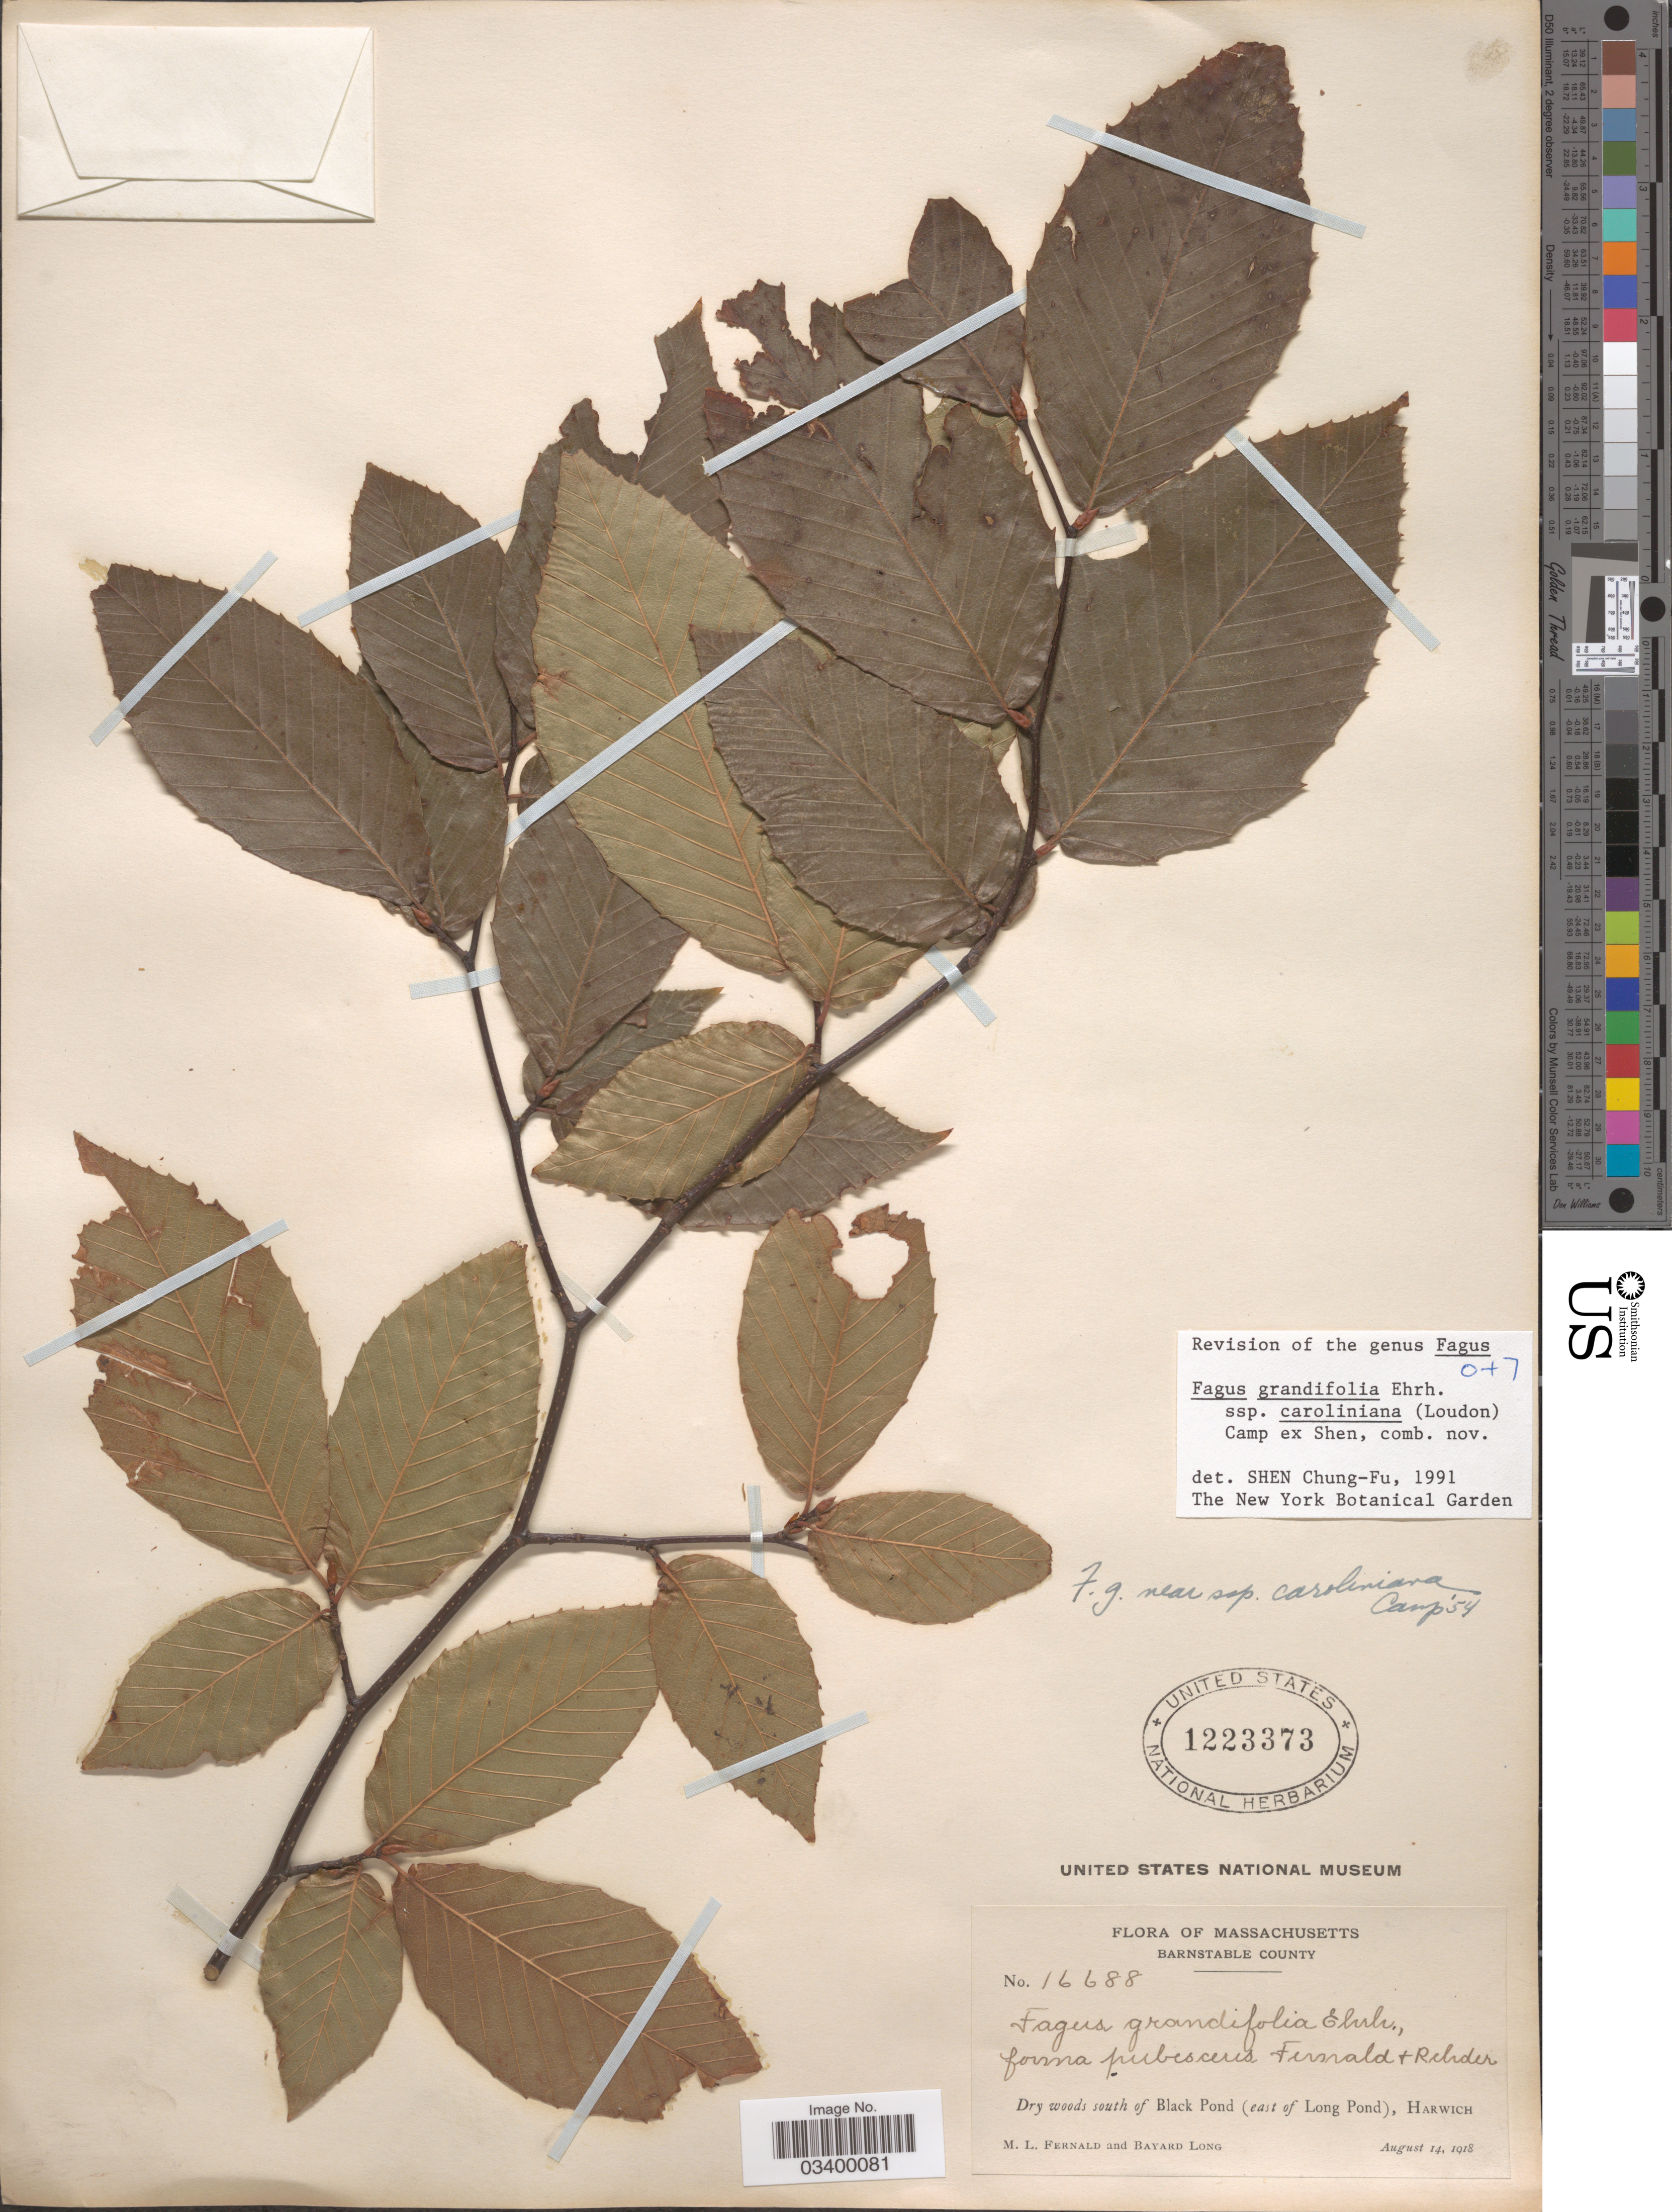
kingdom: Plantae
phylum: Tracheophyta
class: Magnoliopsida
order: Fagales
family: Fagaceae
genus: Fagus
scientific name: Fagus grandifolia subsp. caroliniana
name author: (Loudon) Fernald & Rehder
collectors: M. L. Fernald & B. Long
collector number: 16688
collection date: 1918-08-14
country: United States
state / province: Massachusetts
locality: Barnstable County. South of Black Pond (east of Long Pond), Harwich.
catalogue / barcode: US 1223373